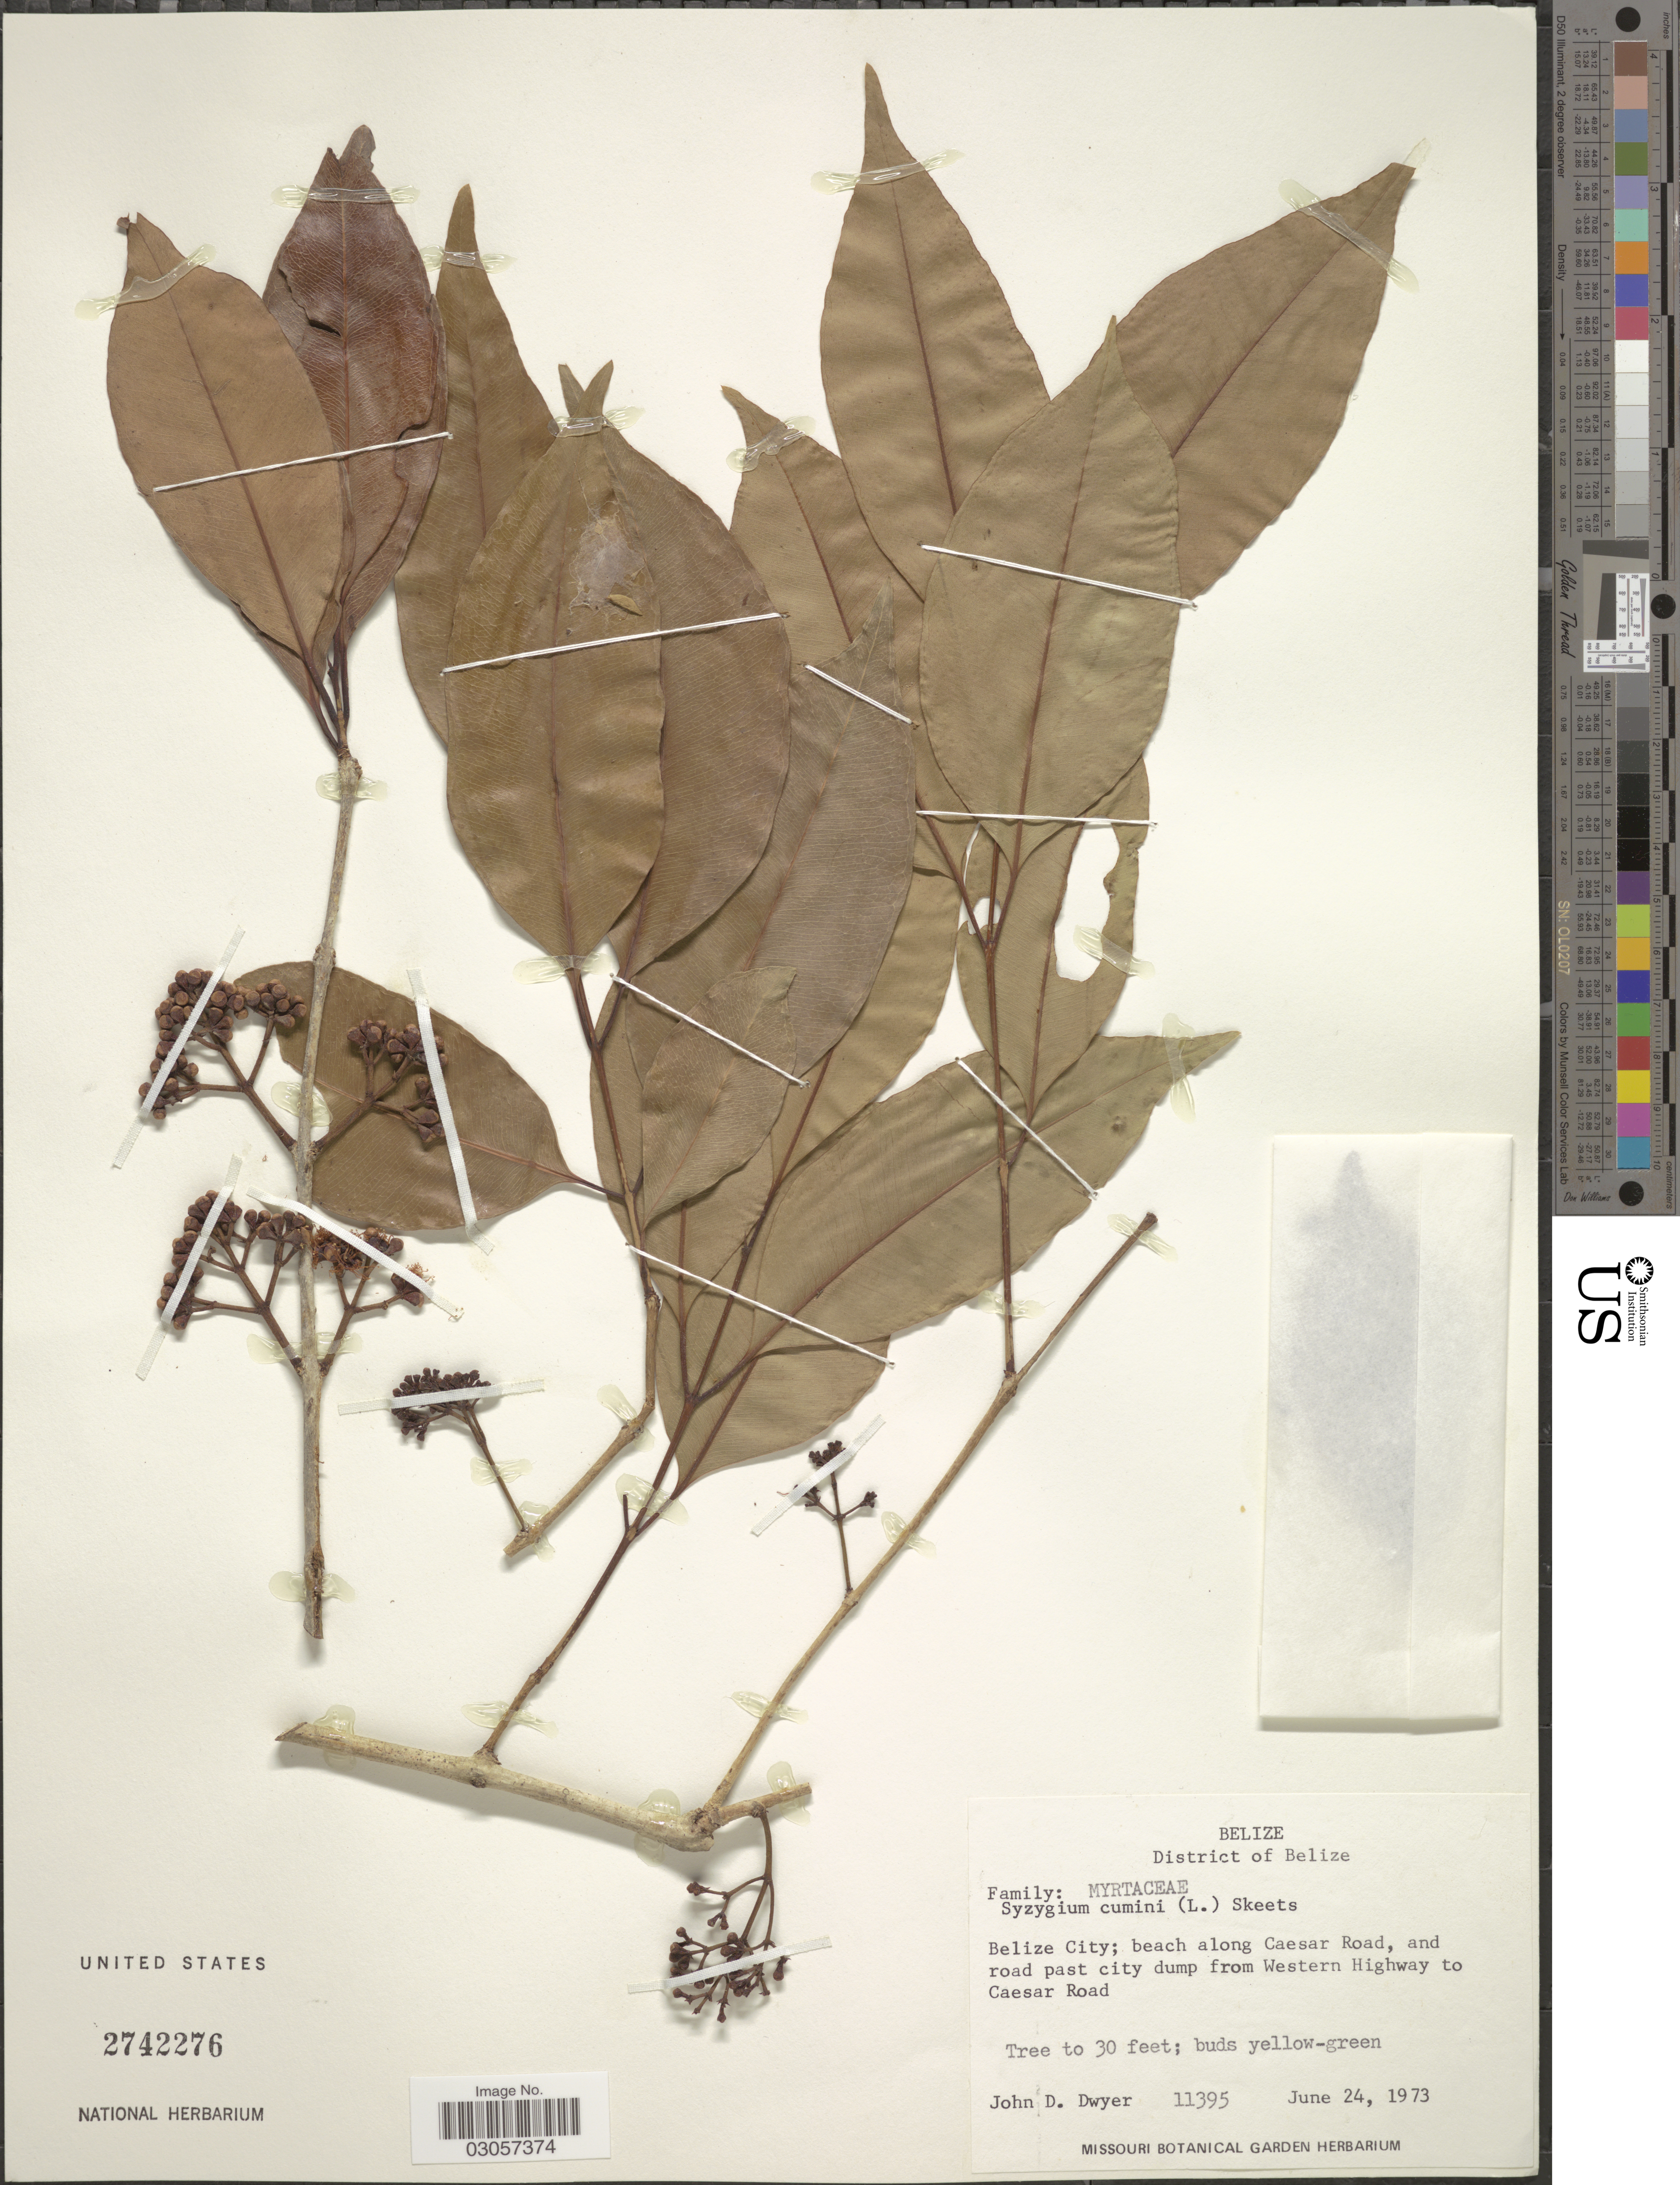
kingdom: Plantae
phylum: Tracheophyta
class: Magnoliopsida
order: Myrtales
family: Myrtaceae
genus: Syzygium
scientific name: Syzygium cumini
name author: (L.) Skeels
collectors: J. D. Dwyer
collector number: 11395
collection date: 1973-06-24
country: Belize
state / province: Belize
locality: District of Belize, Belize City; beach along Caesar Road, and road past city dump from Western Highway to Caesar Road.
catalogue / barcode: US 2742276